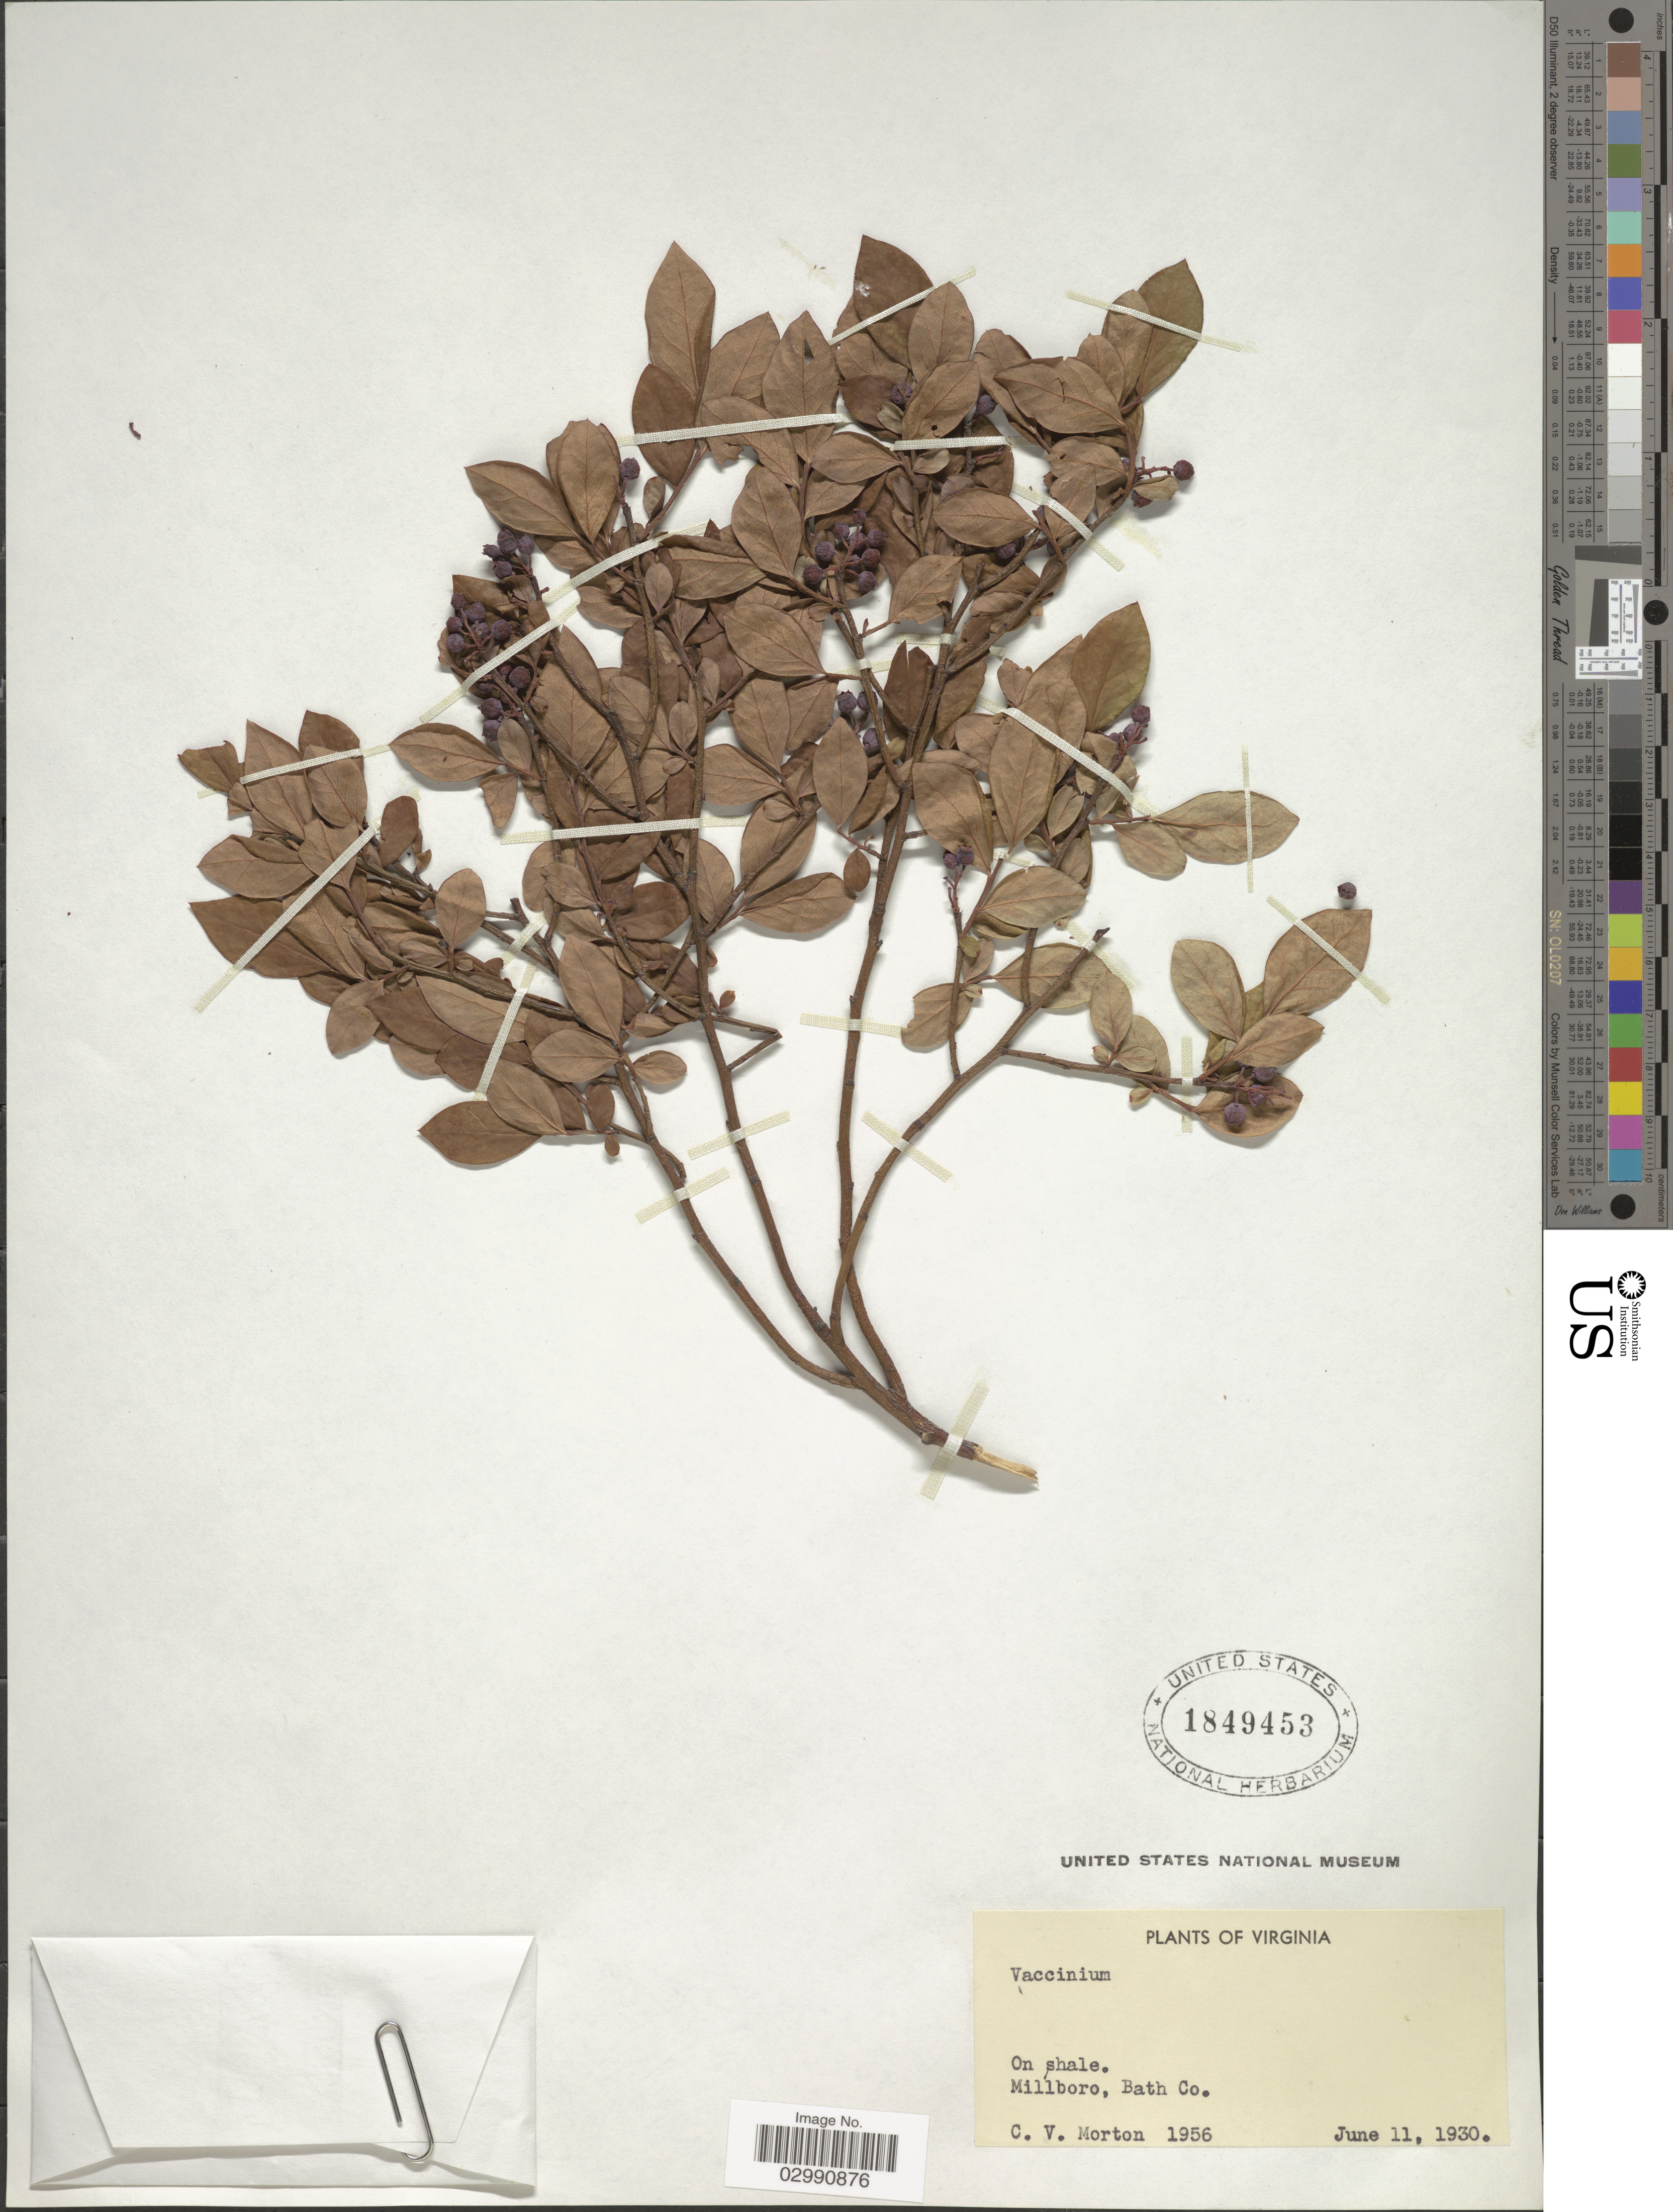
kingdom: Plantae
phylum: Tracheophyta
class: Magnoliopsida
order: Ericales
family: Ericaceae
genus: Vaccinium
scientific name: Vaccinium sp.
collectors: C. V. Morton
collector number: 1956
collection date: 1930-06-11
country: United States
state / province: Virginia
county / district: Bath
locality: On shale. Millboro, Bath Co.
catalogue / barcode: US 1849453